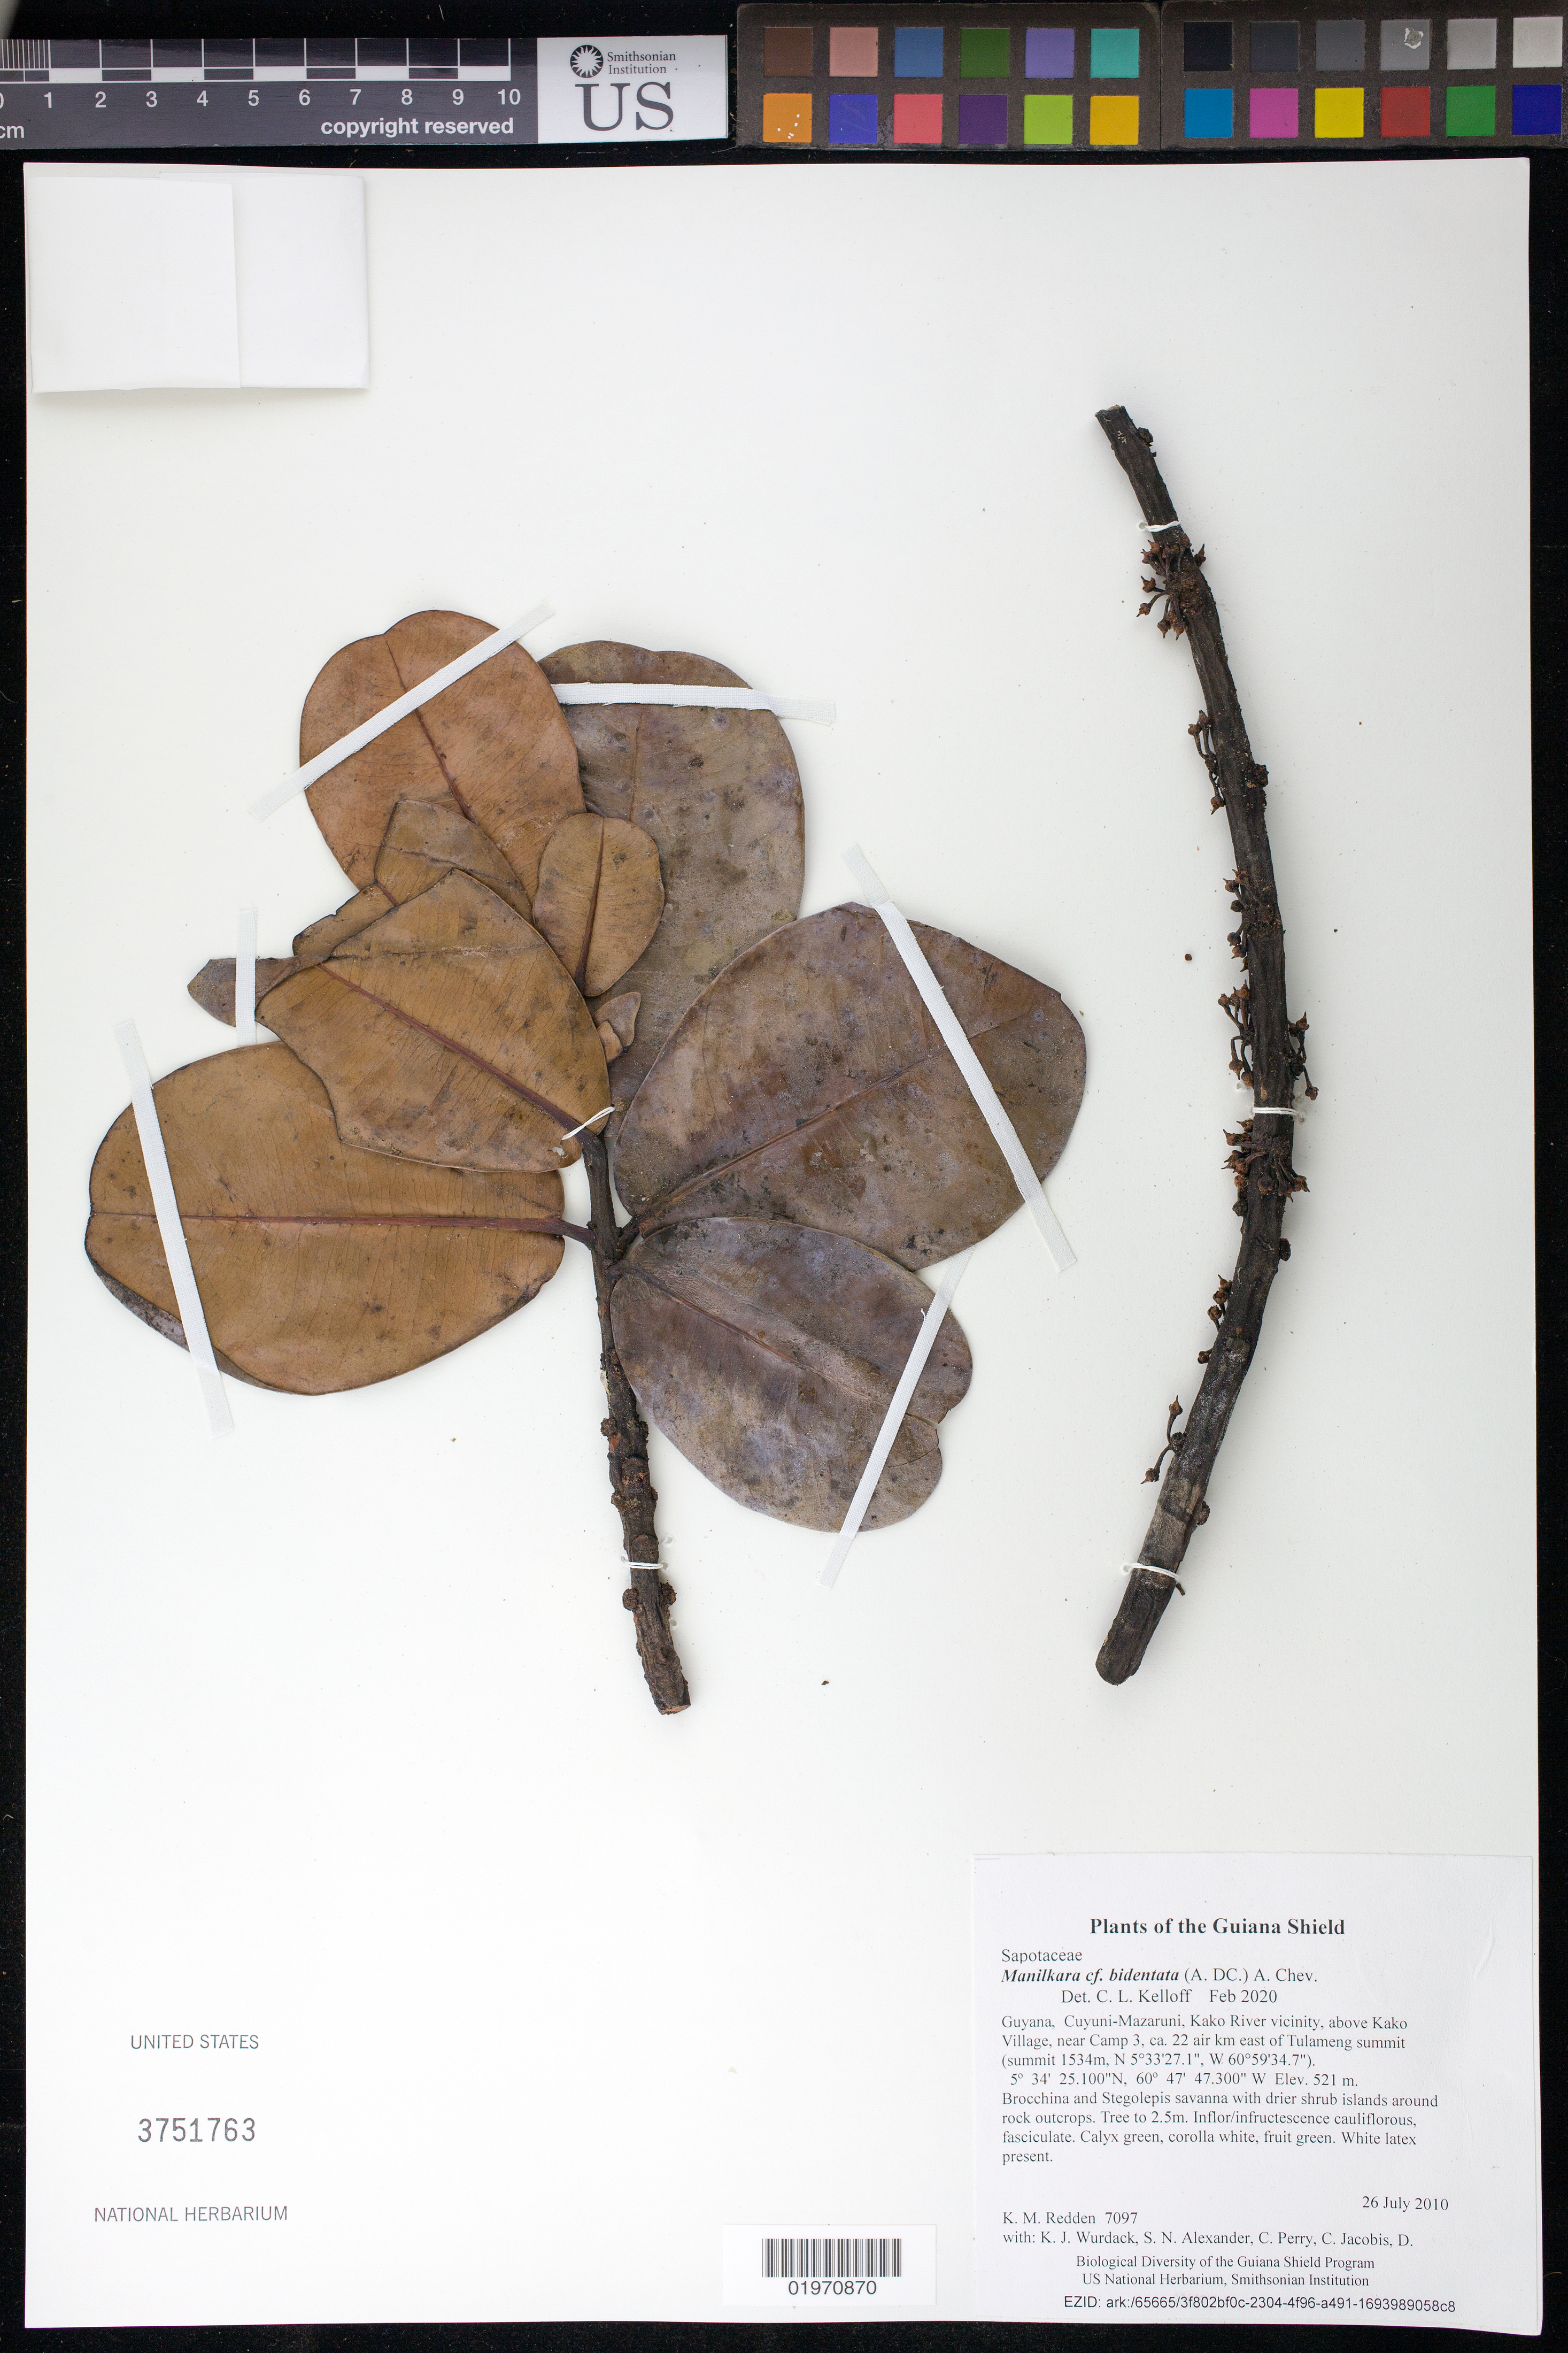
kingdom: Plantae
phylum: Tracheophyta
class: Magnoliopsida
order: Ericales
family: Sapotaceae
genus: Manilkara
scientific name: Manilkara bidentata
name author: (A. DC.) A. Chev.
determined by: Kelloff, C. L.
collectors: K. M. Redden, K. Wurdack, S. N. Alexander, C. Perry, C. Jacobis, D. Hunter, V. Roland & H. Hunter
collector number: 7097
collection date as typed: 26 July 2010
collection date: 2010-07-26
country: Guyana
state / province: Cuyuni-Mazaruni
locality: Kako River vicinity, above Kako Village, near Camp 3, ca. 22 air km east of Tulameng summit (summit 1534m, N 5°33'27.1", W 60°59'34.7")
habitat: Brocchina and Stegolepis savanna with drier shrub islands around rock outcrops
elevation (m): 521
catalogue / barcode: US 3751763